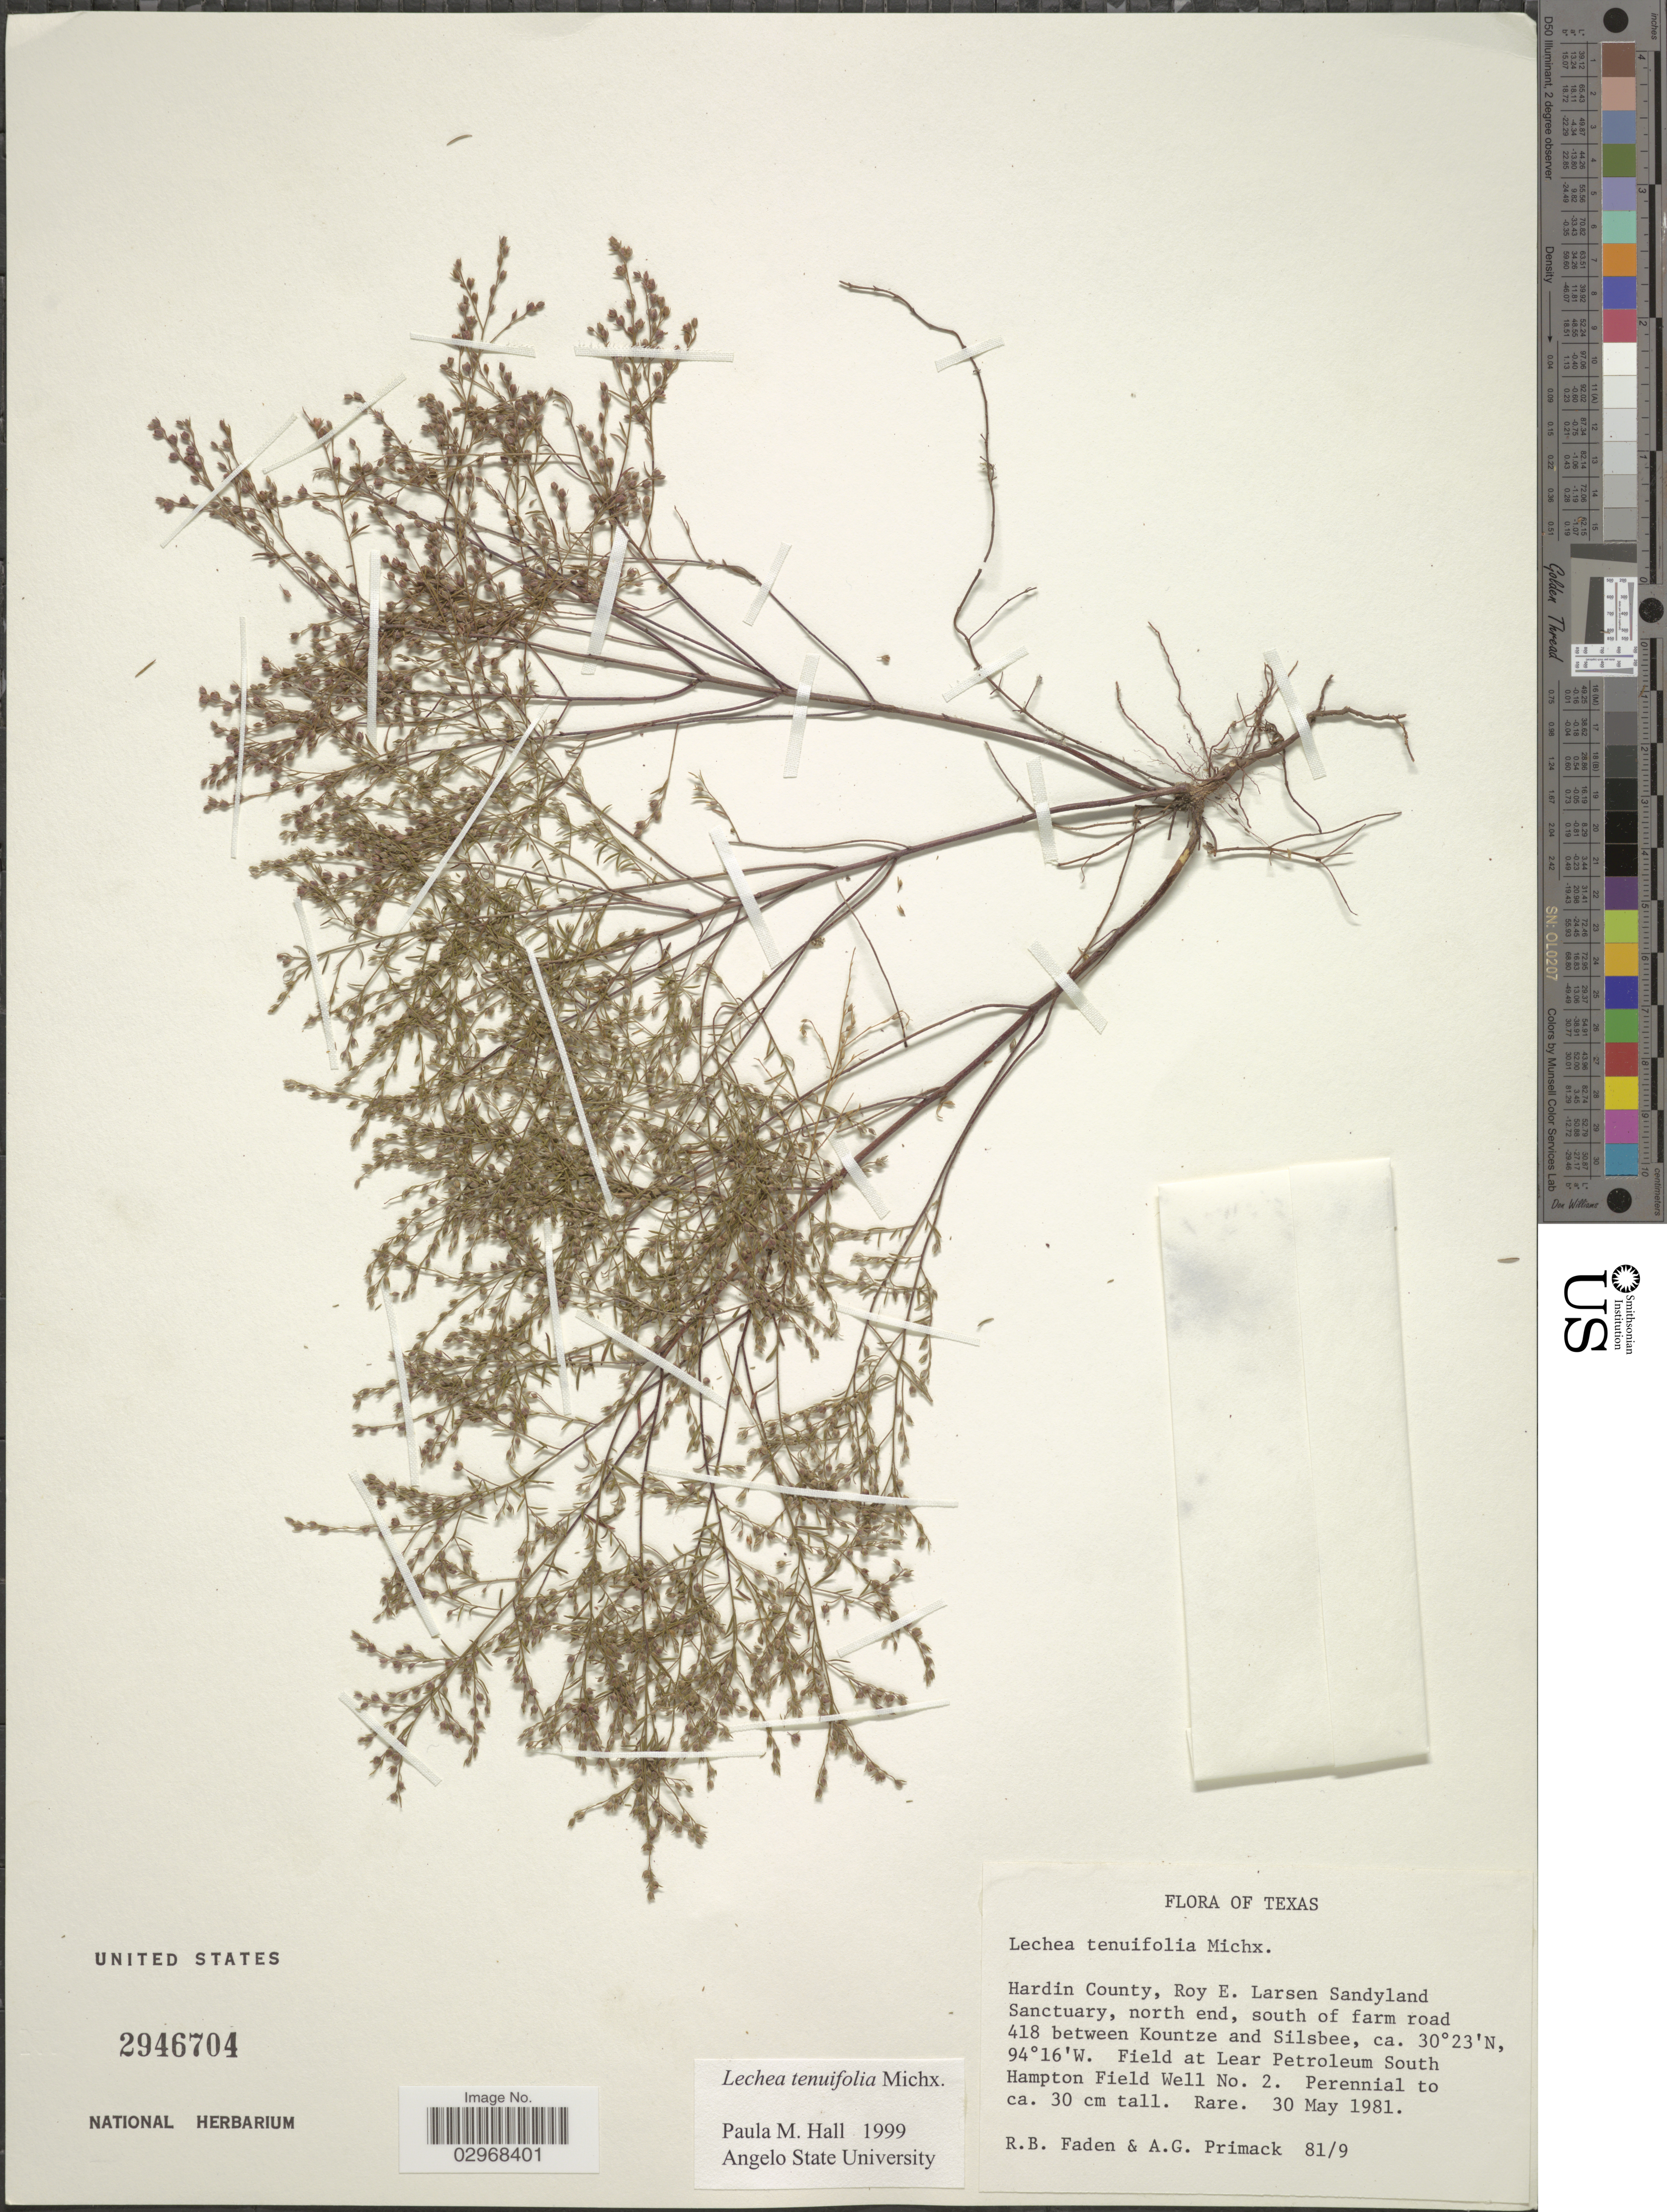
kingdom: Plantae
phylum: Tracheophyta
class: Magnoliopsida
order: Malvales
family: Cistaceae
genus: Lechea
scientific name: Lechea tenuifolia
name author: Michx.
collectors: R. B. Faden & A. Primack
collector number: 81/9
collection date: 1981-05-30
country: United States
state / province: Texas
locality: Hardin County, Roy E. Larsen Sandyland Sanctuary, north end, south of farm road 418 between Kountze and Silsbee. Field at Lear Petroleum South Hampton Field Well No. 2.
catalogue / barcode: US 2946704